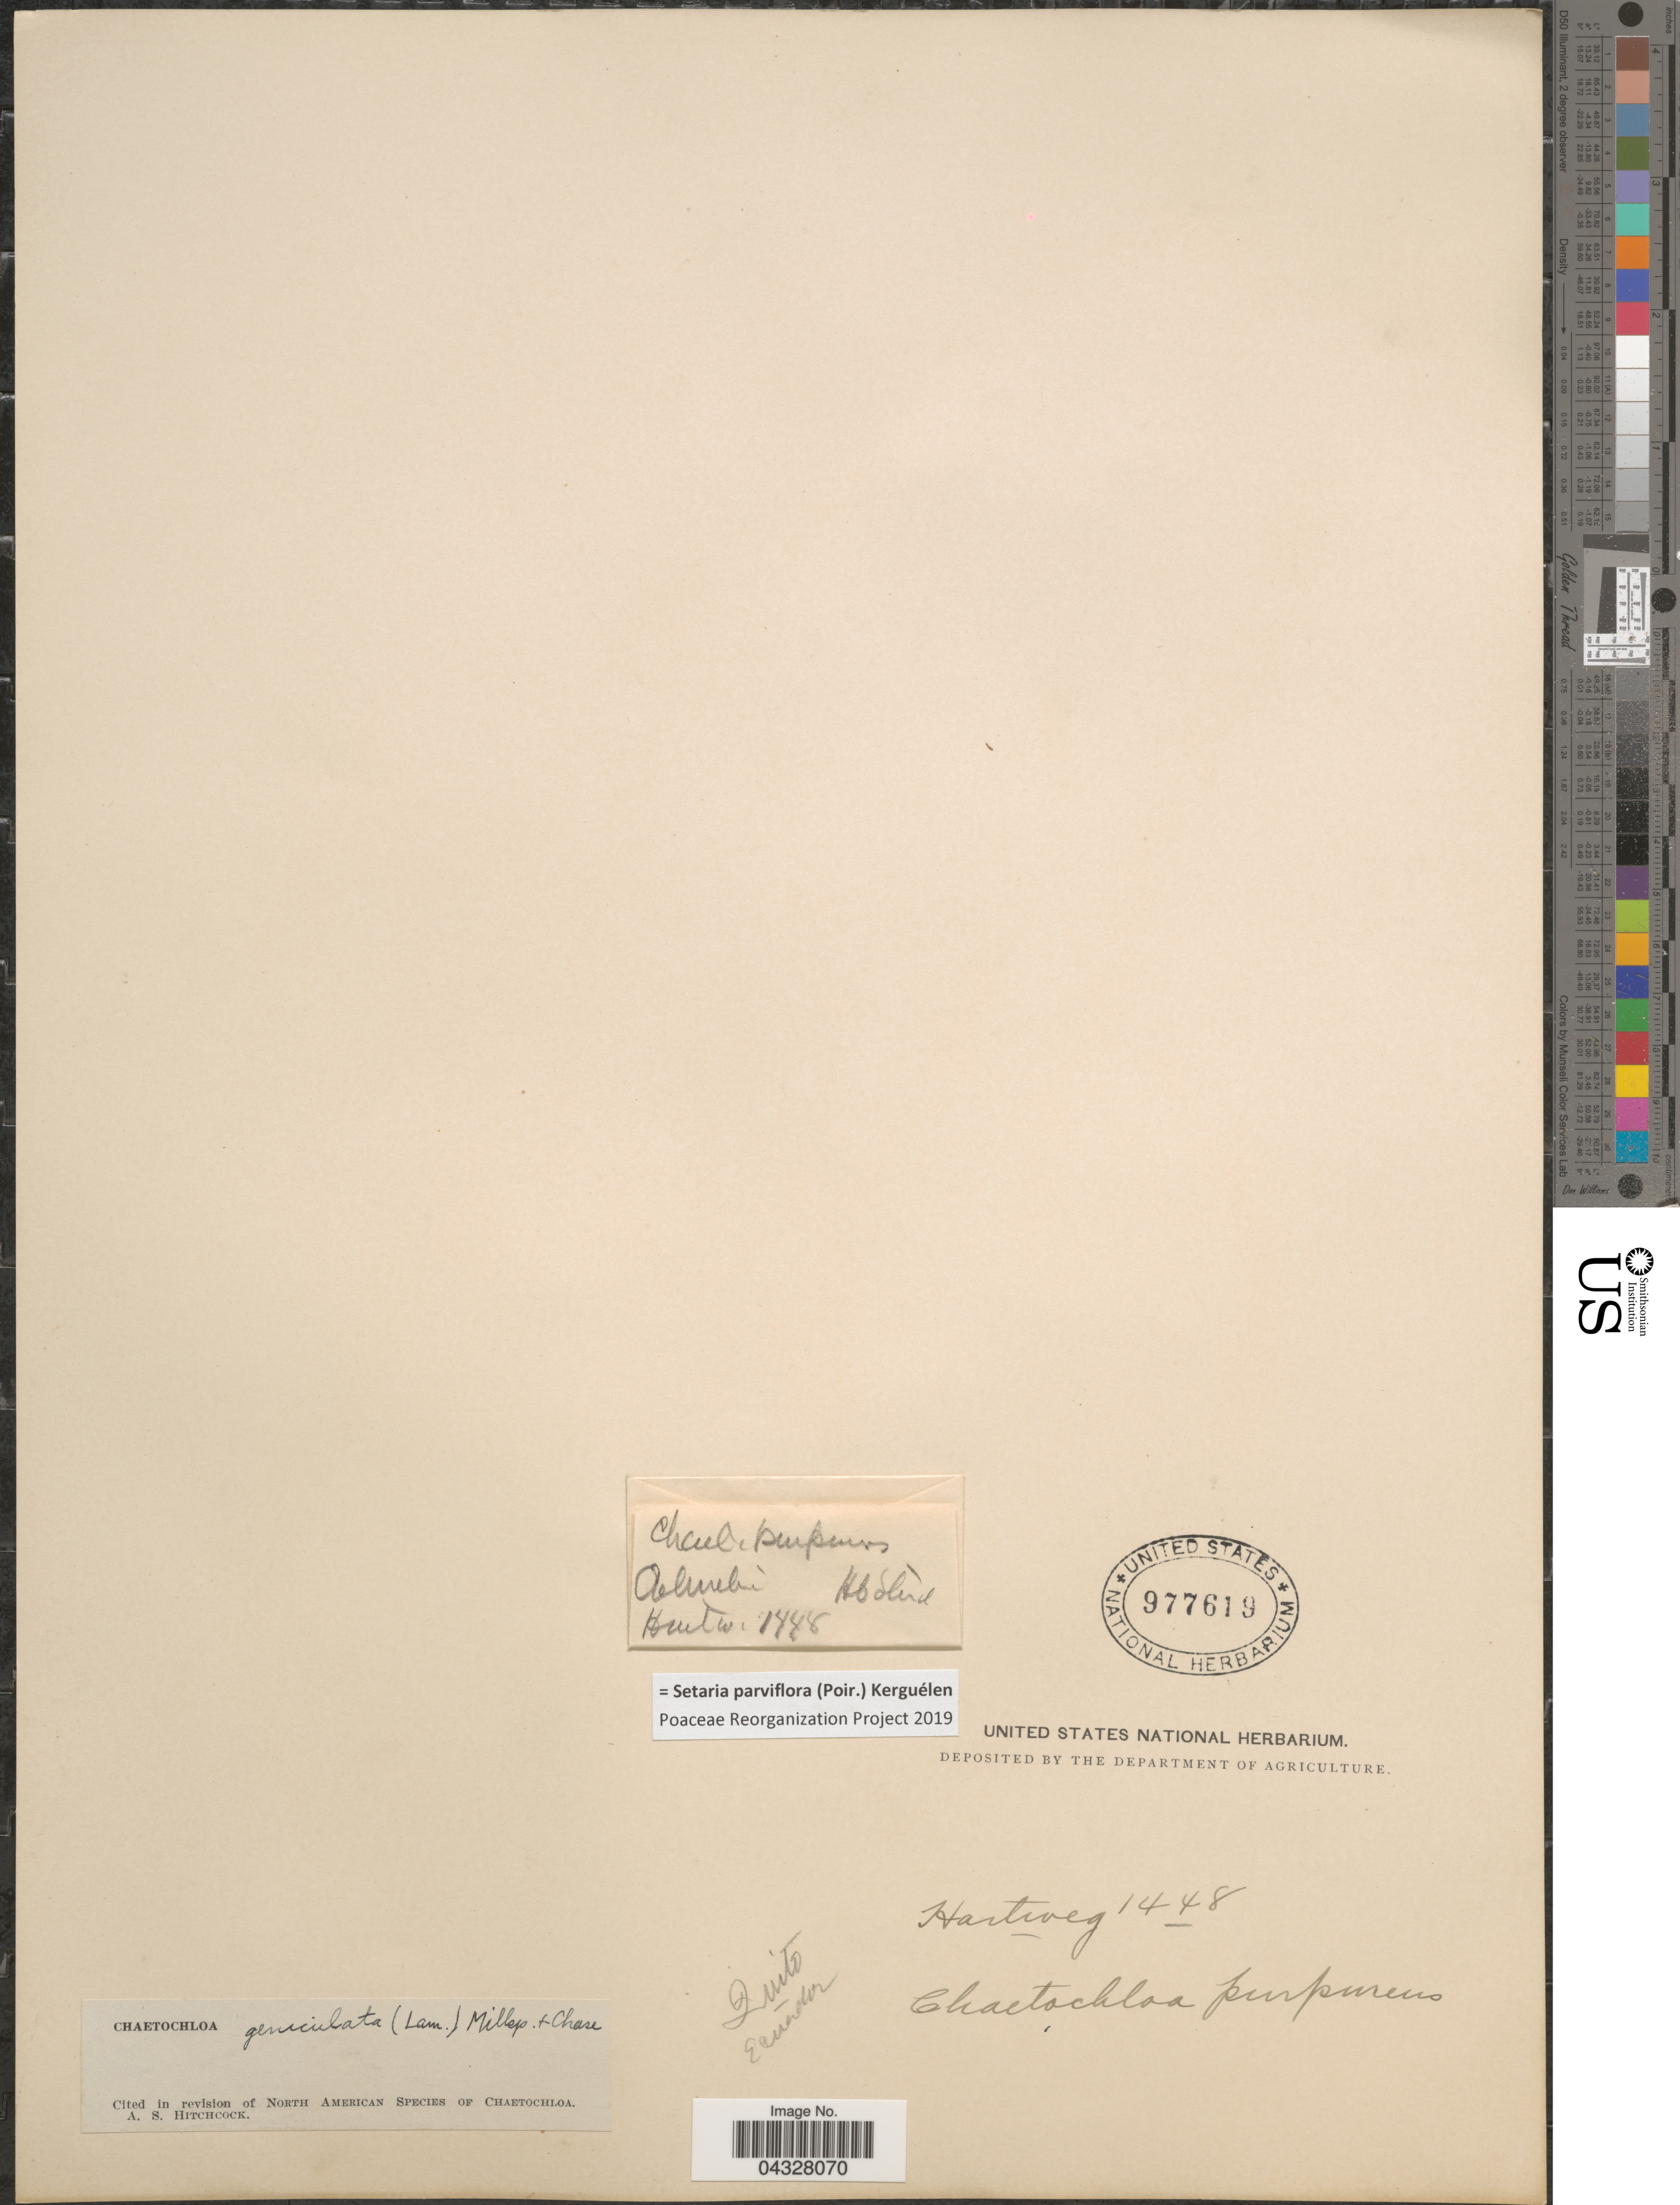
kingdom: Plantae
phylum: Tracheophyta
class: Liliopsida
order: Poales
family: Poaceae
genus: Setaria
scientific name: Setaria parviflora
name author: (Poir.) Kerguélen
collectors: Hartweg, --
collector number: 1448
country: Ecuador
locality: Quito.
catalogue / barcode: US 977619